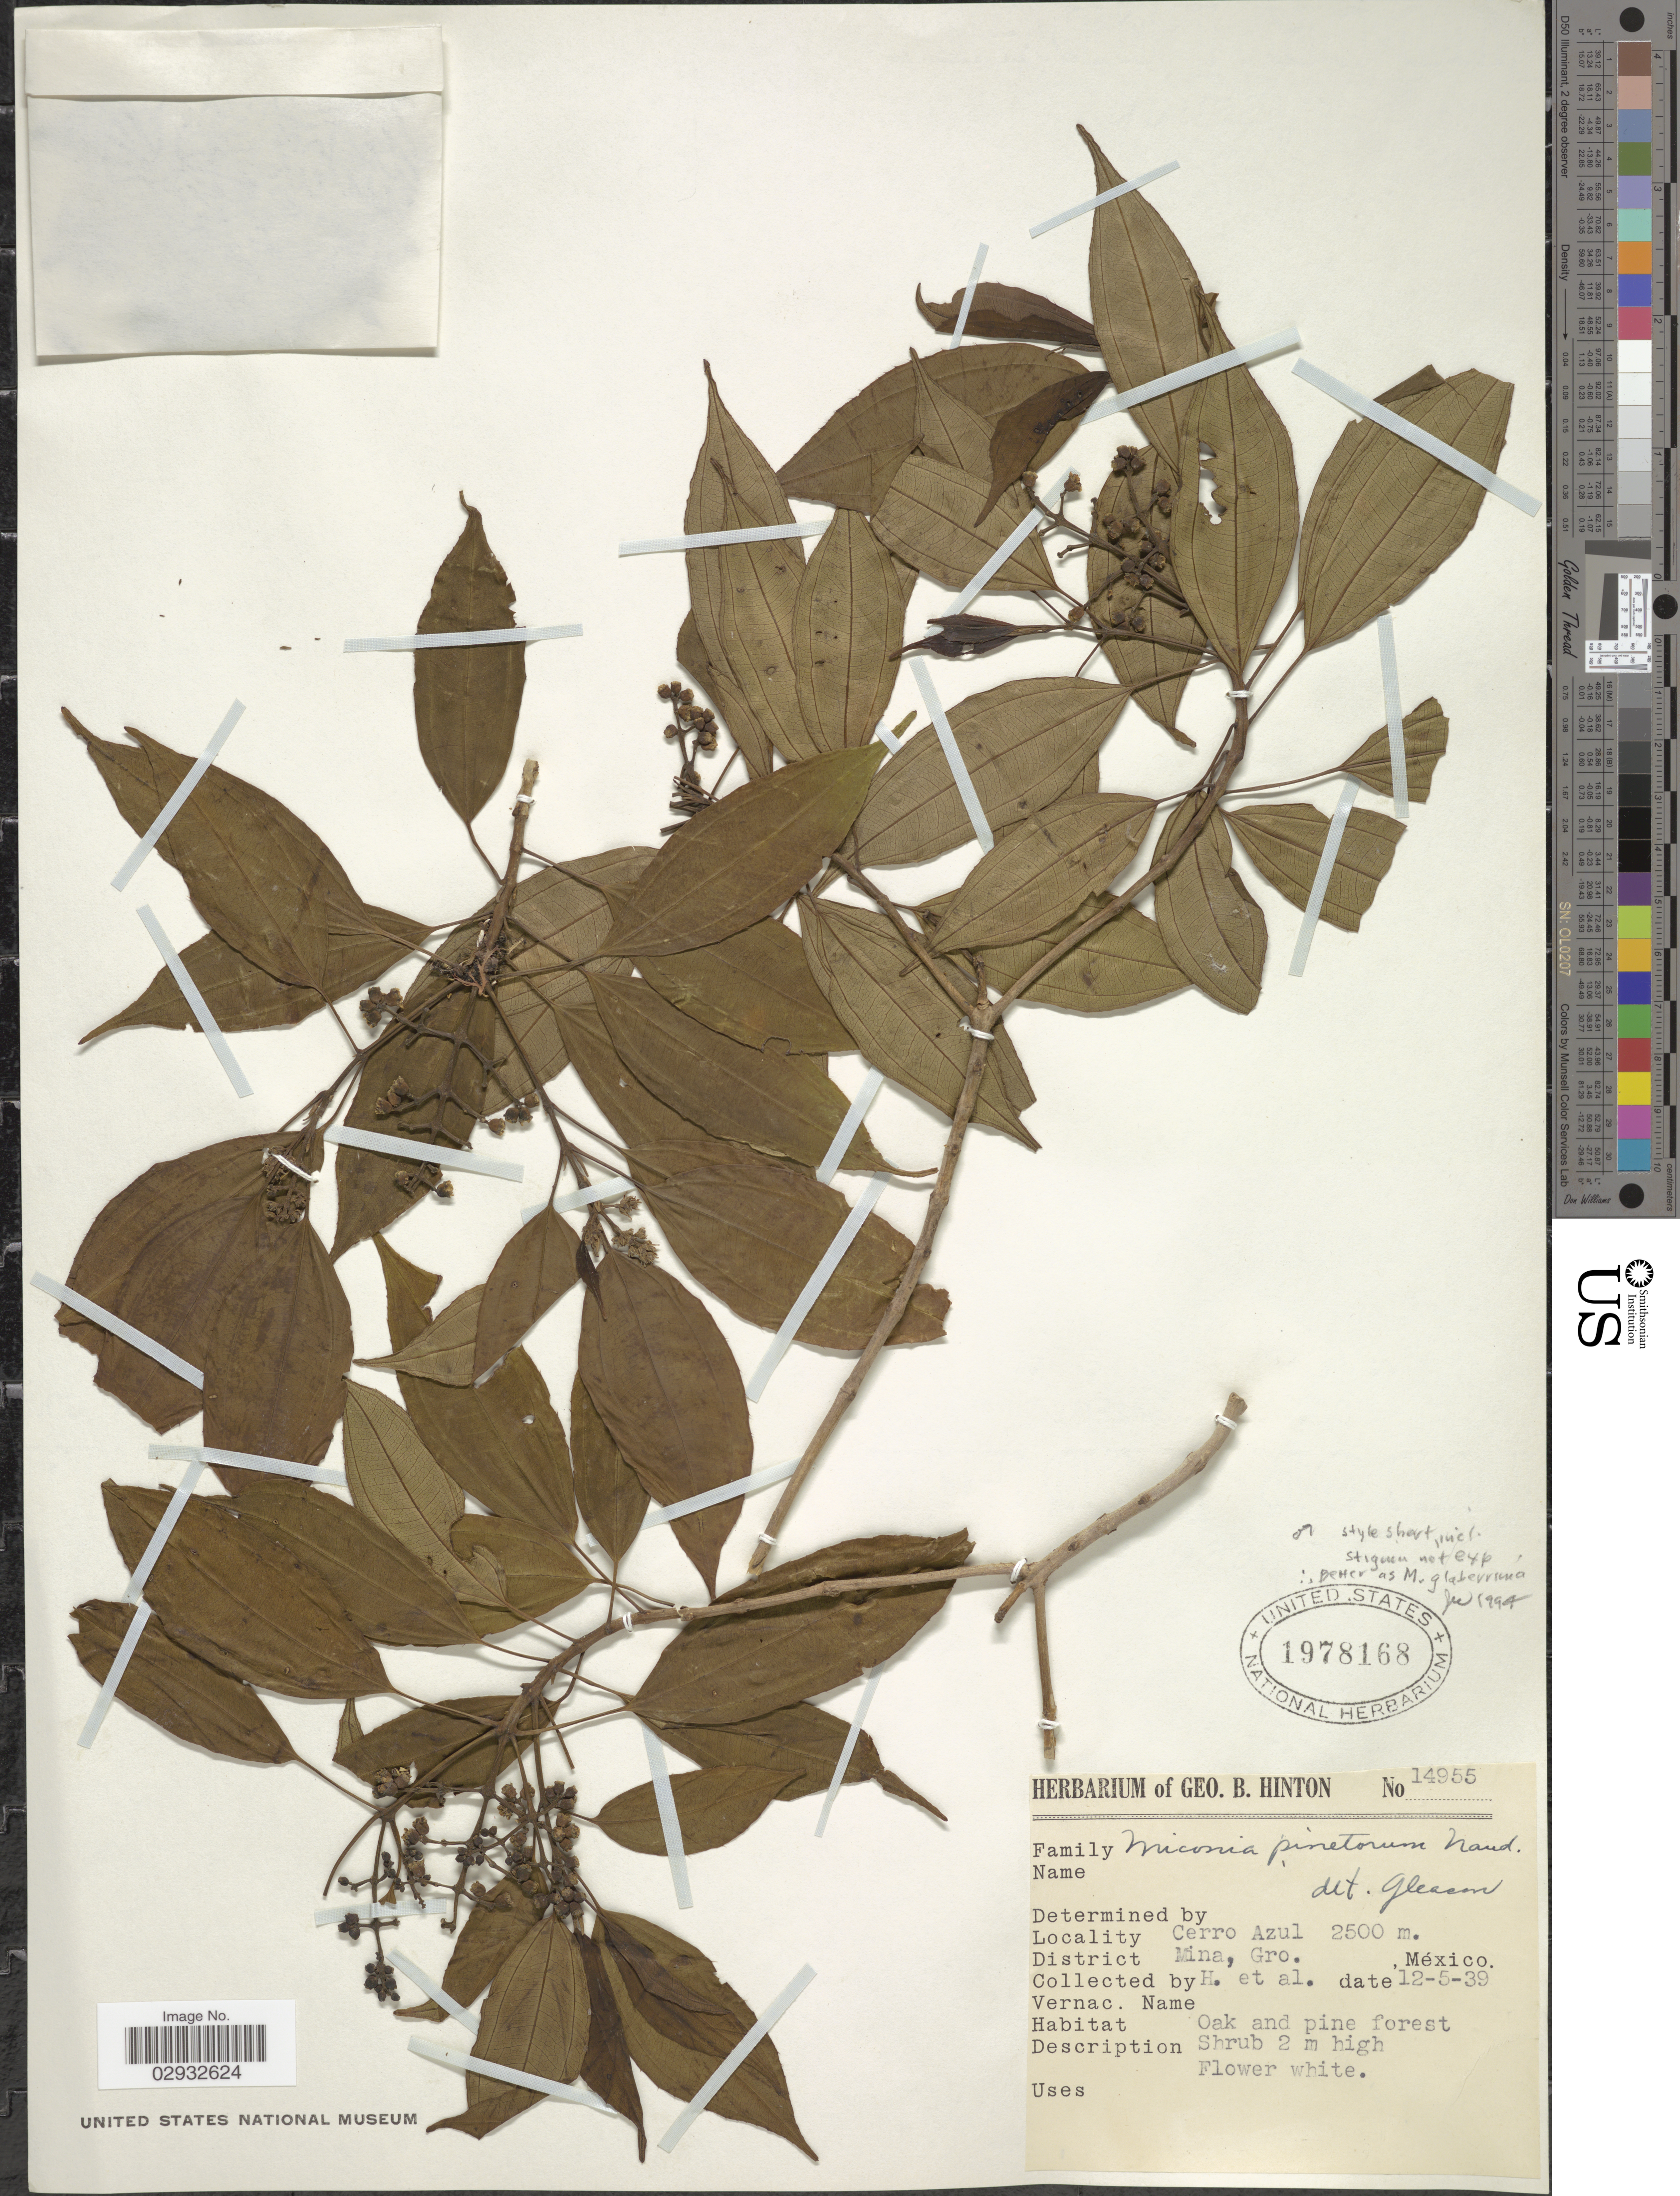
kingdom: Plantae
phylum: Tracheophyta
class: Magnoliopsida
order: Myrtales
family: Melastomataceae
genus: Miconia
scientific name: Miconia glaberrima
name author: (Schltdl.) Naudin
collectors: G. B. Hinton & et al.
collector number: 14955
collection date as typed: Transcribed d/m/y: 12/5/39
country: Mexico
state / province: Guerrero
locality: Cerro Azul. District Mina, Gro.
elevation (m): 2500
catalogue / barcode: US 1978168